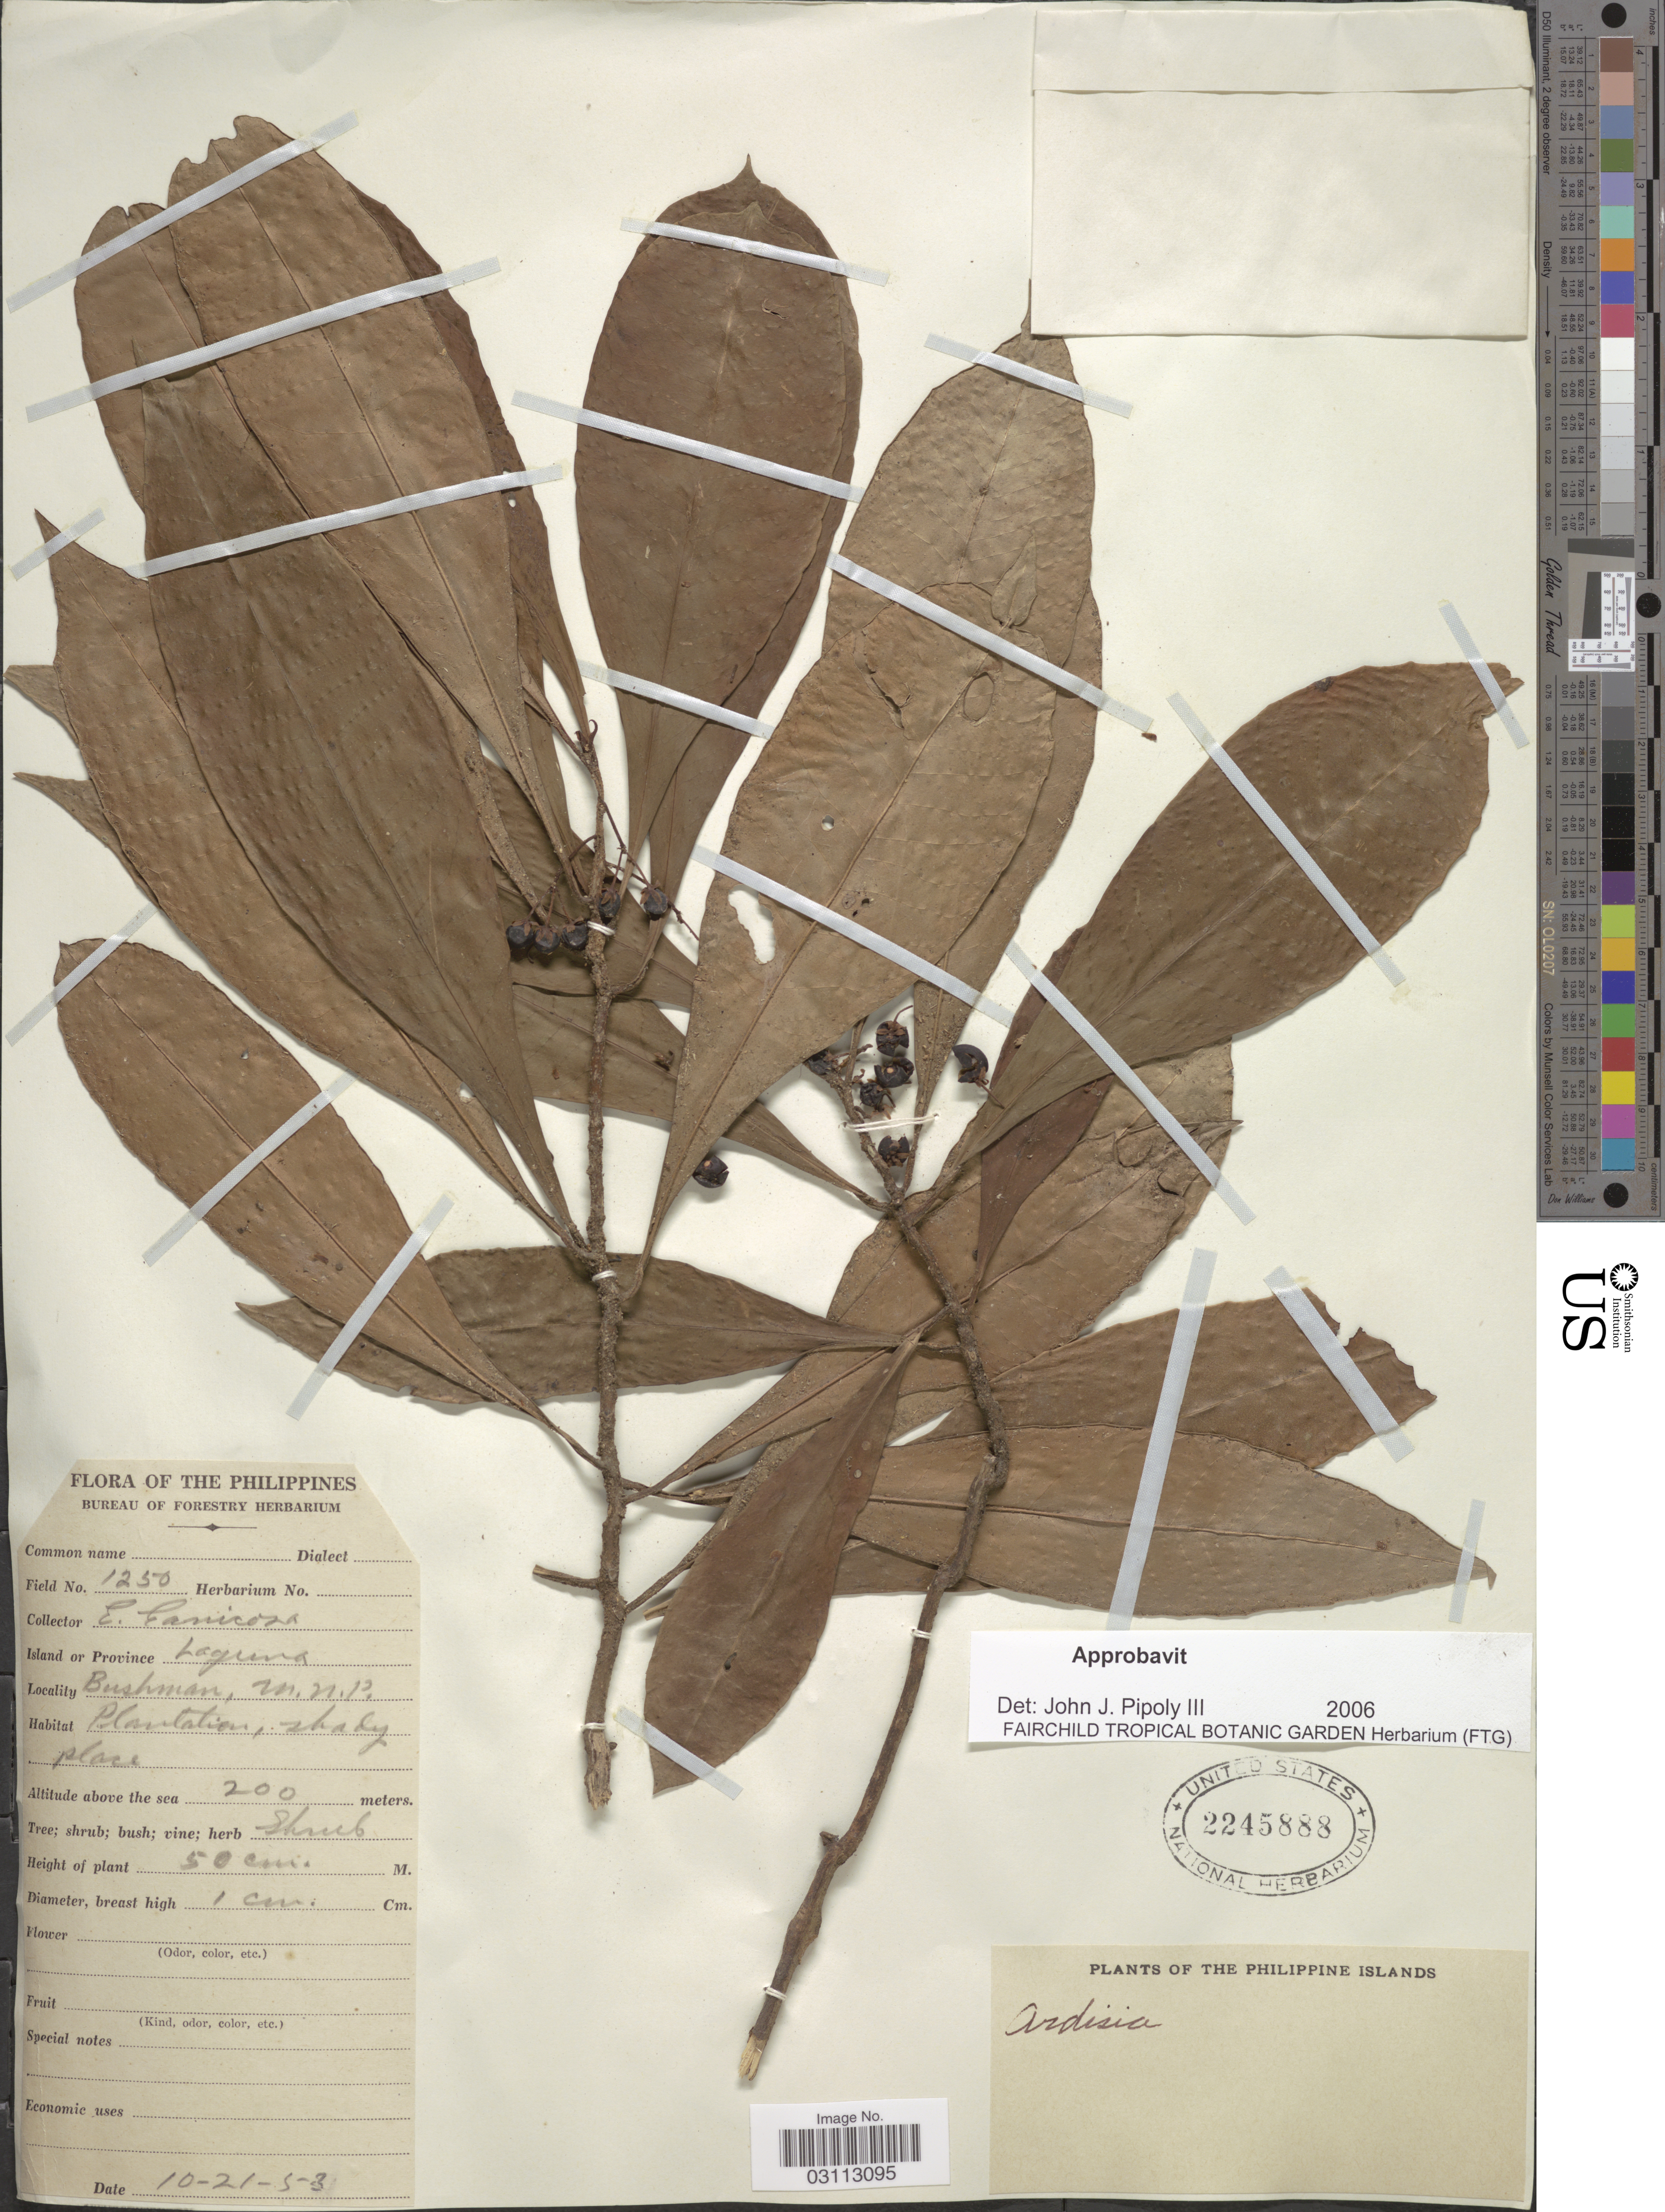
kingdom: Plantae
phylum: Tracheophyta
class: Magnoliopsida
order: Ericales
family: Primulaceae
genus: Ardisia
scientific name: Ardisia sp.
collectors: E. Canicosa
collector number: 1250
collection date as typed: Transcribed d/m/y: 21/10/53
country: Philippines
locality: Island or Province Laguna. Bushman, M.N.P.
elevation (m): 200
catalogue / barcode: US 2245888